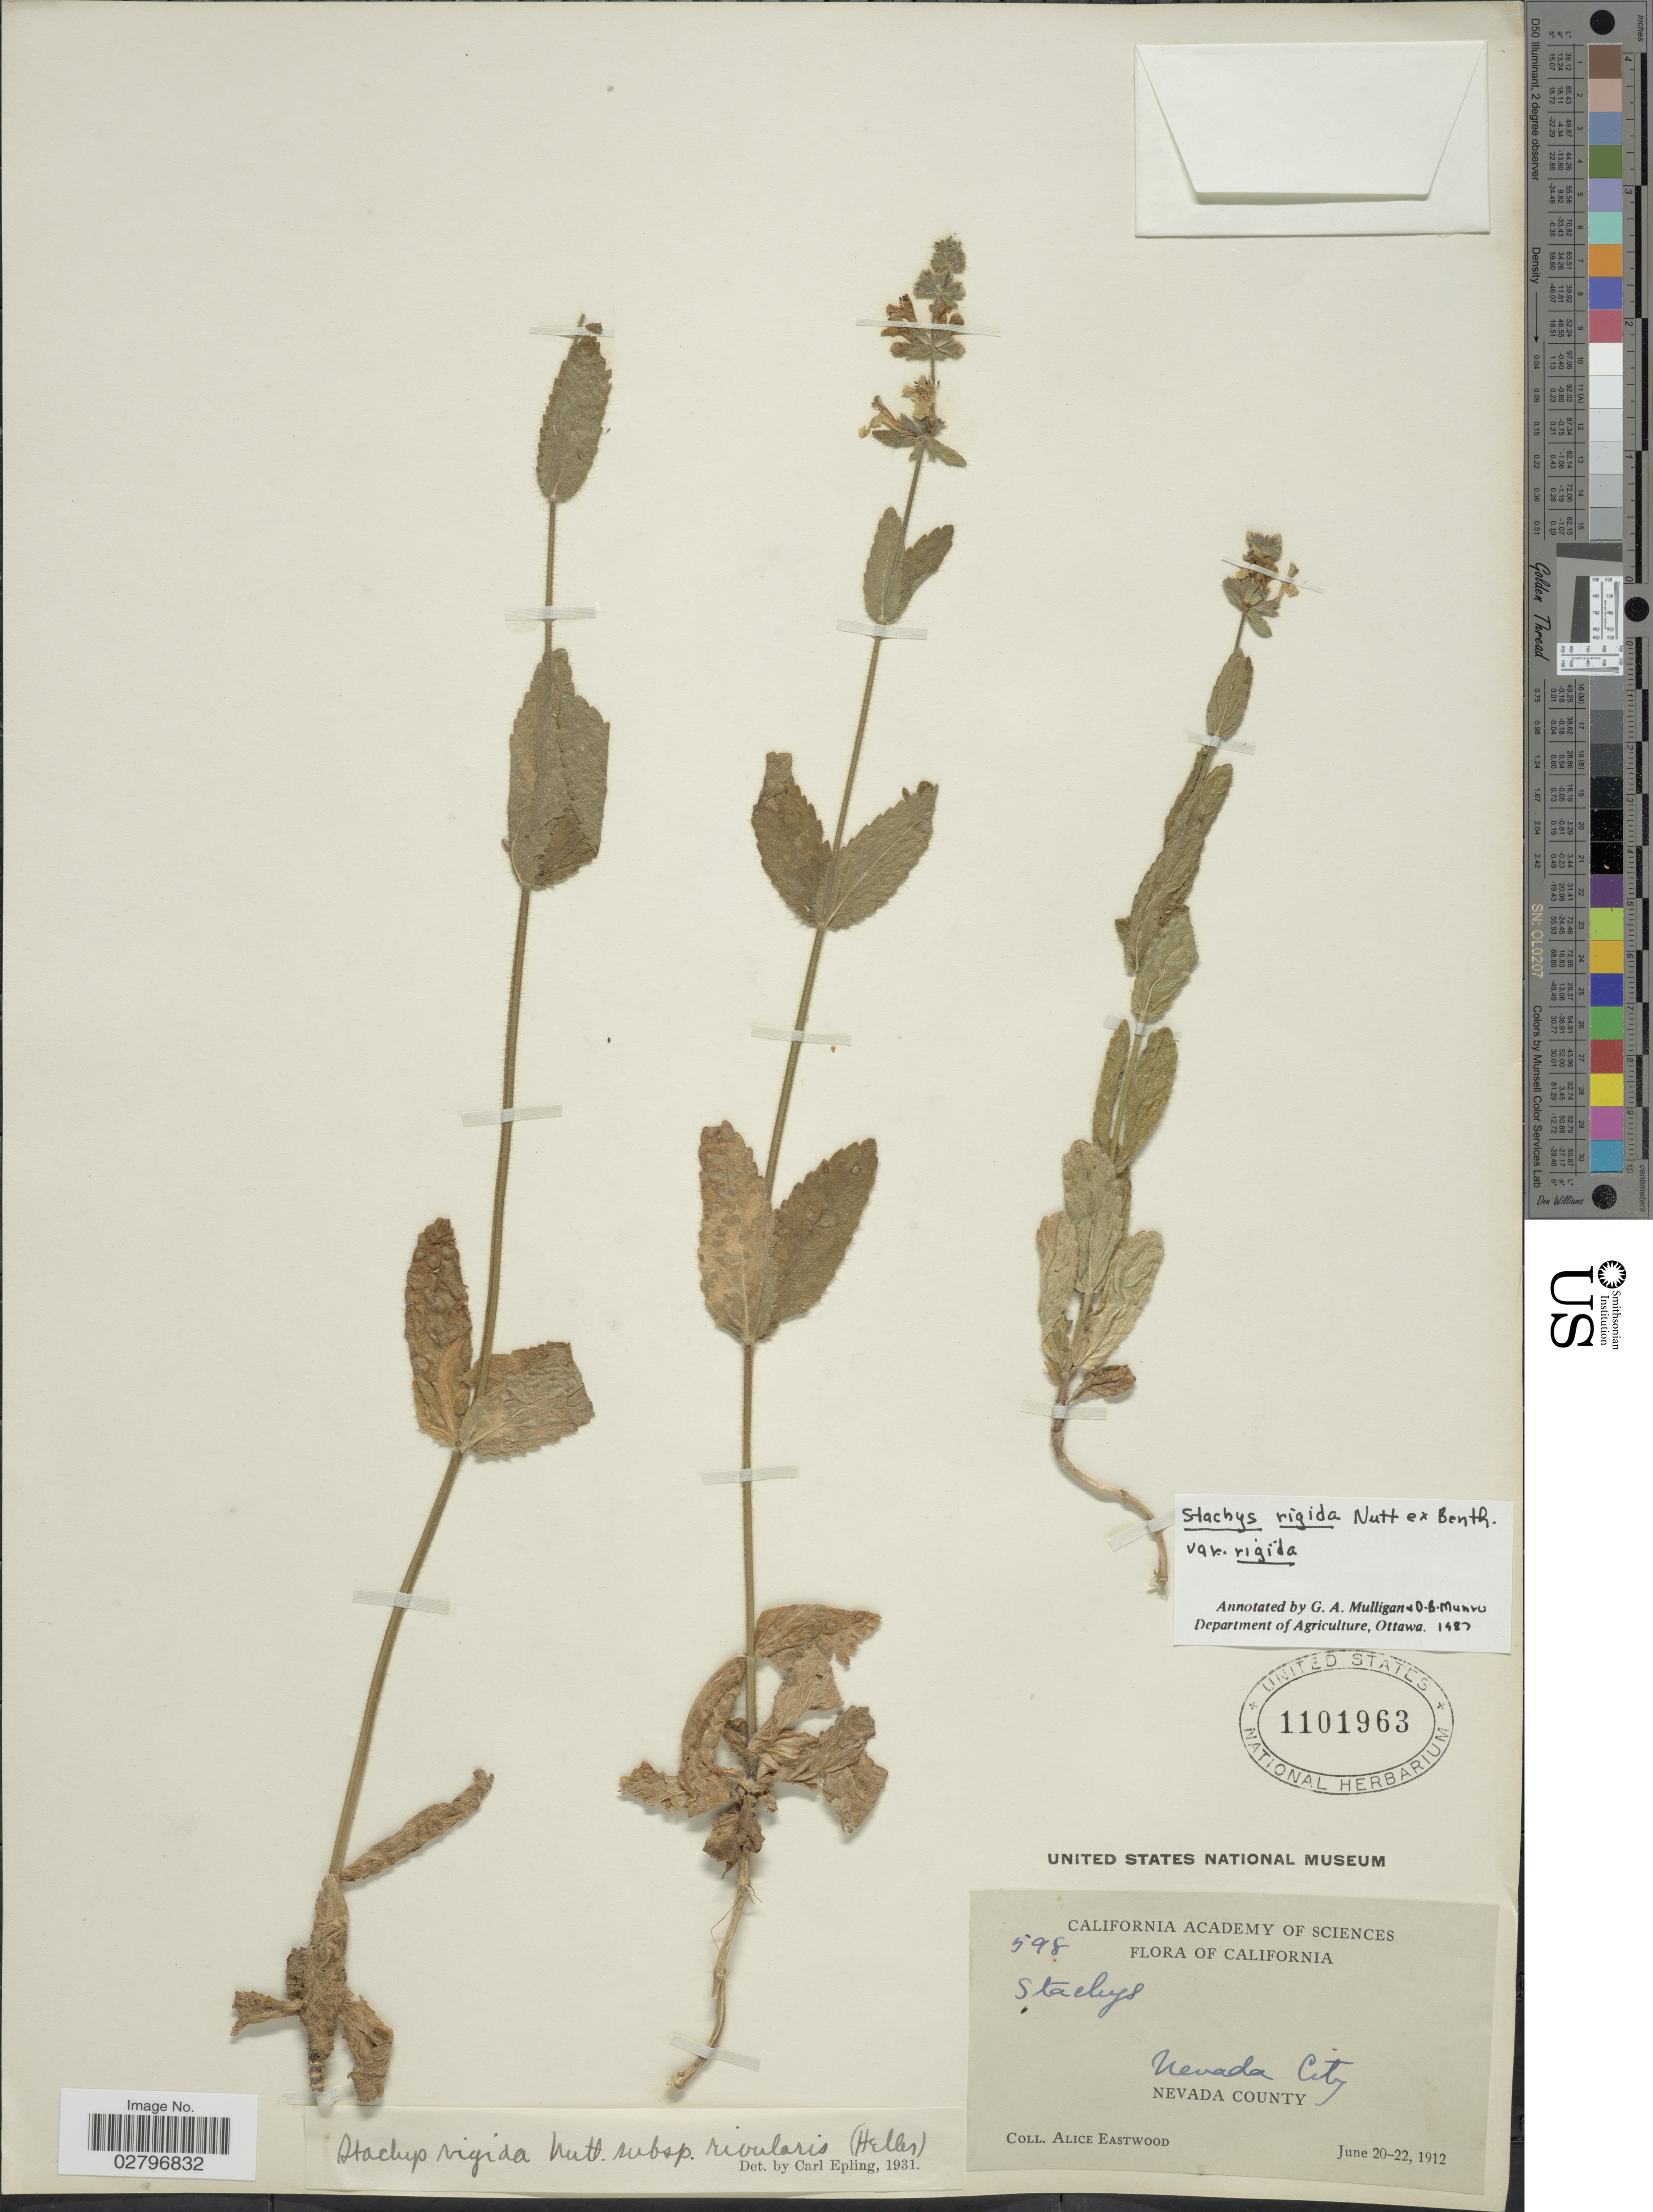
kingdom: Plantae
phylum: Tracheophyta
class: Magnoliopsida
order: Lamiales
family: Lamiaceae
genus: Stachys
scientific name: Stachys rigida subsp. typica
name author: Epling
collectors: A. Eastwood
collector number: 598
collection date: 1912-06-20/1912-06-22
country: United States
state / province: California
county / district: Nevada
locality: Nevada City, Nevada County.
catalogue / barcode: US 1101963